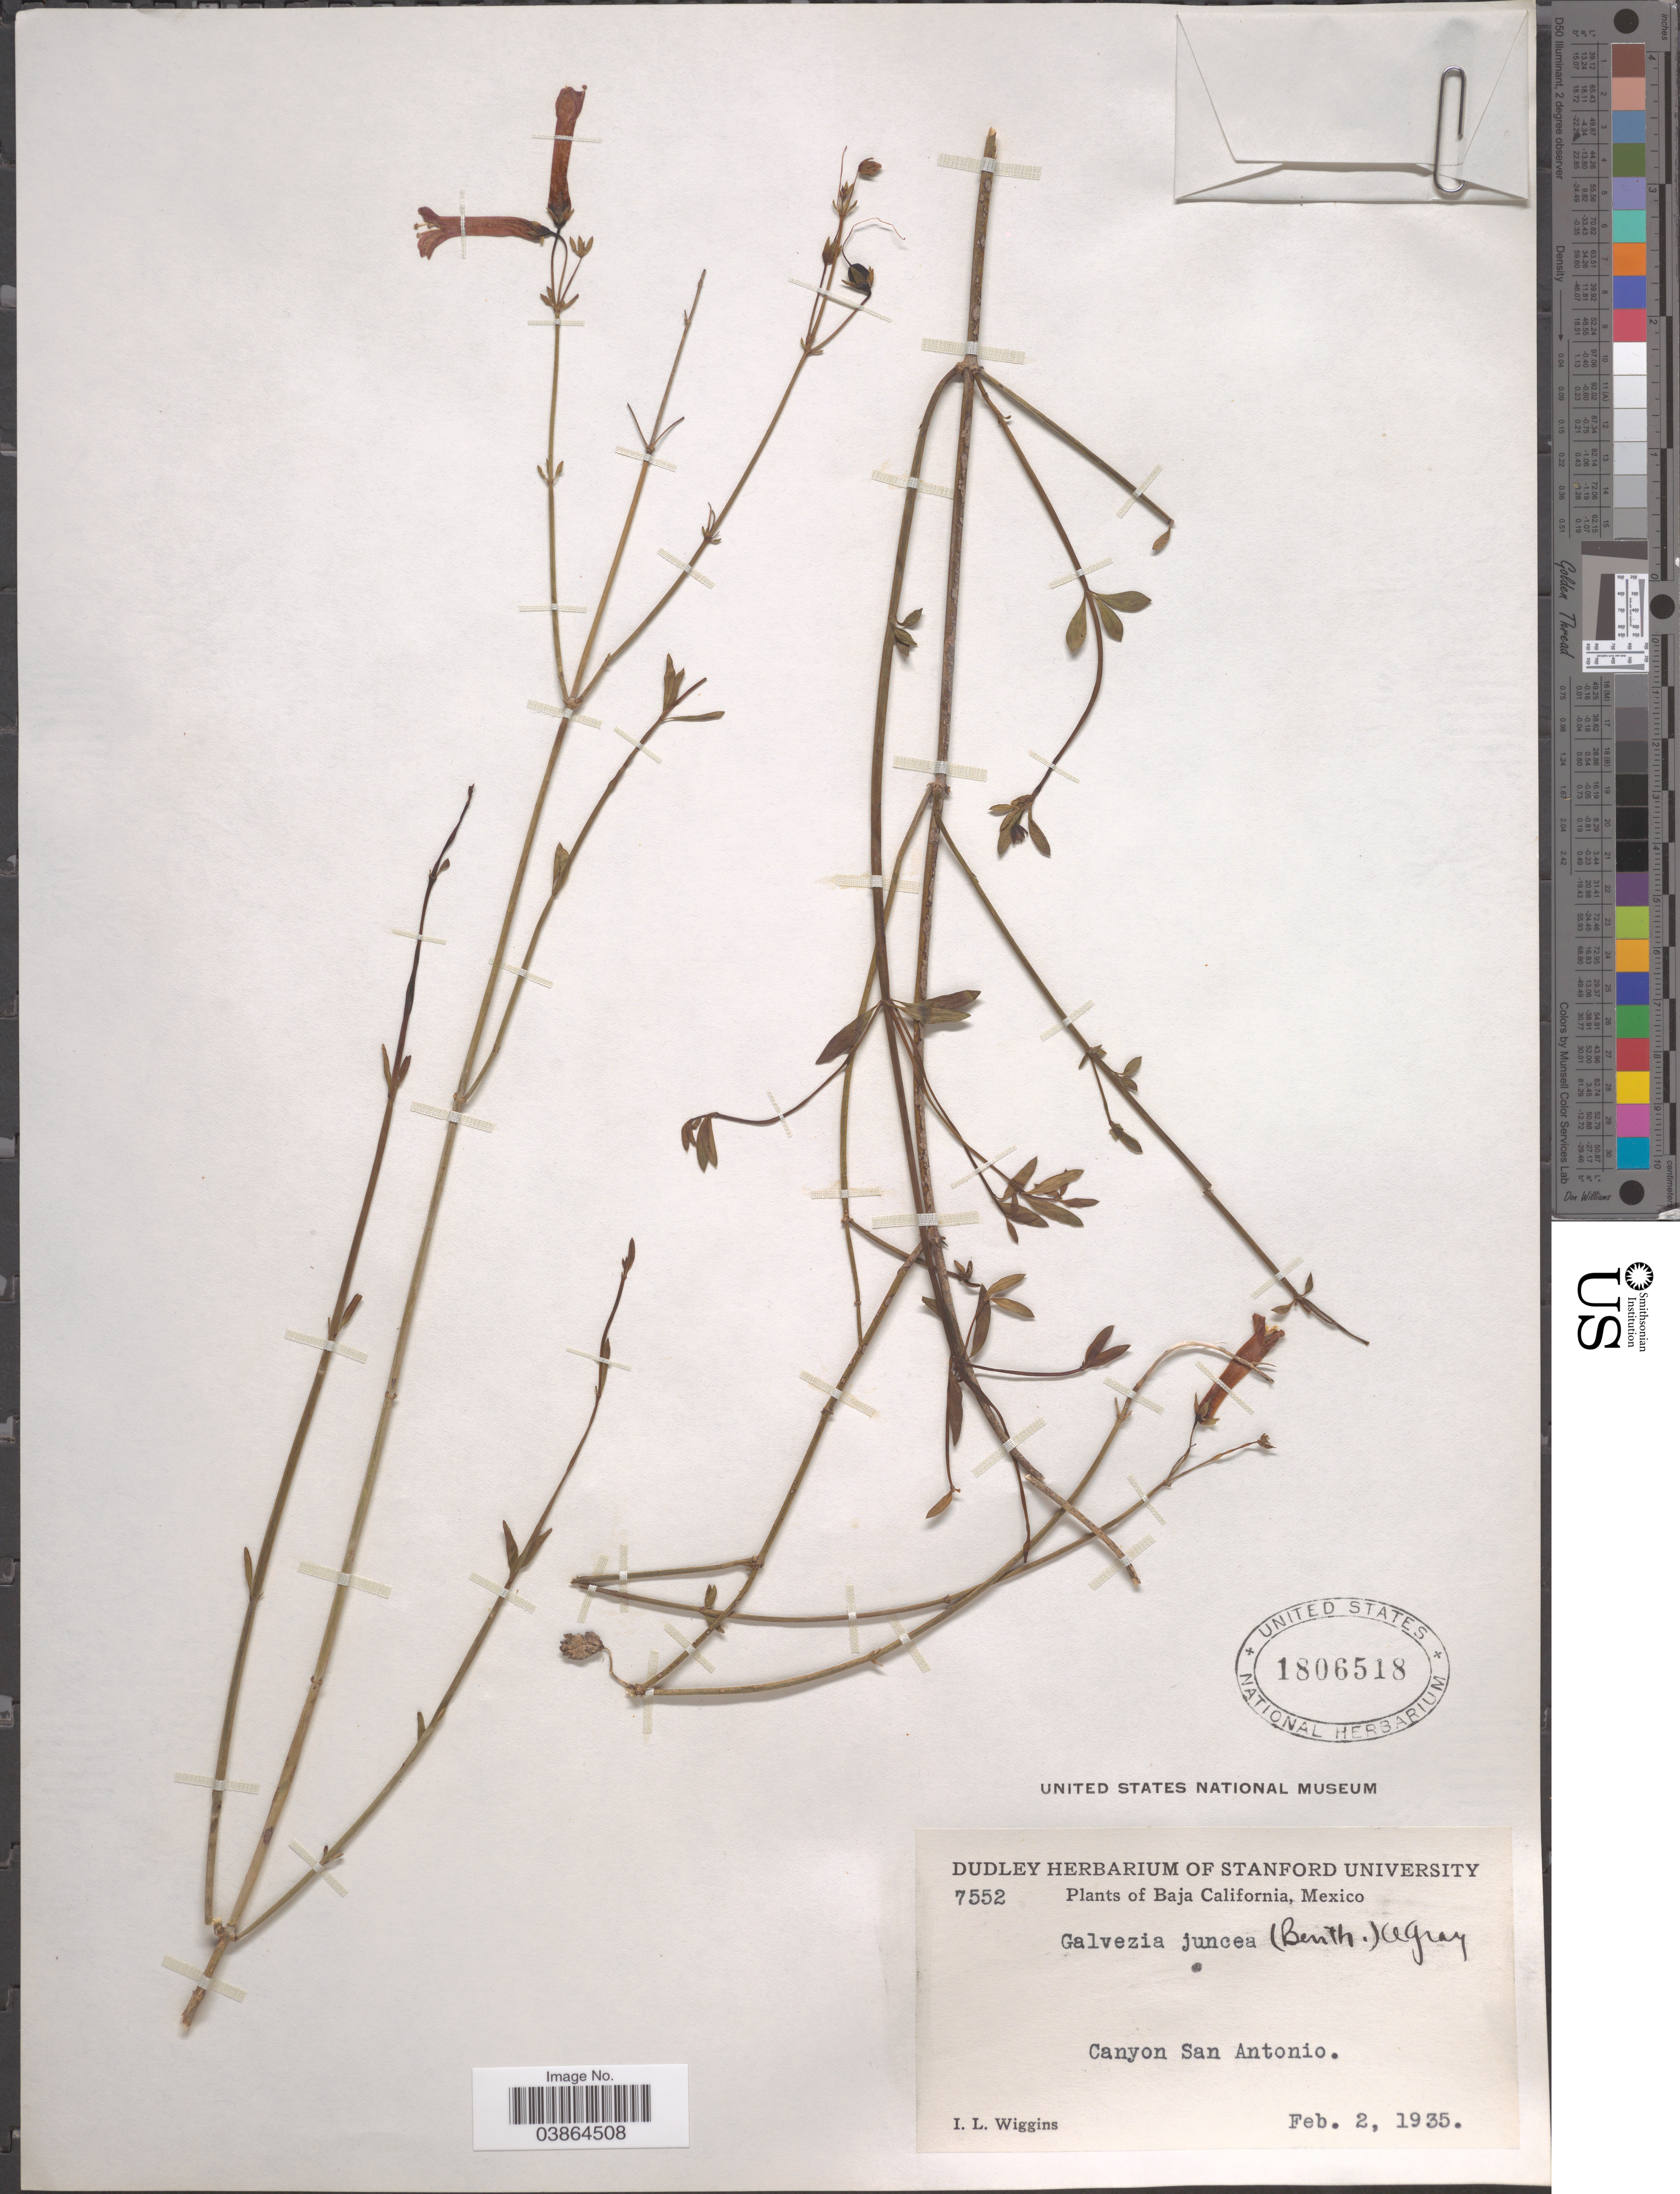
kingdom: Plantae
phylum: Tracheophyta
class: Magnoliopsida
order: Lamiales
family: Plantaginaceae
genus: Gambelia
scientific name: Gambelia juncea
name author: (Benth.) D.A. Sutton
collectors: I. L. Wiggins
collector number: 7552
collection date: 1935-02-02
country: Mexico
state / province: Baja California Sur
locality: Canyon San Antonio.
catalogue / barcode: US 1806518